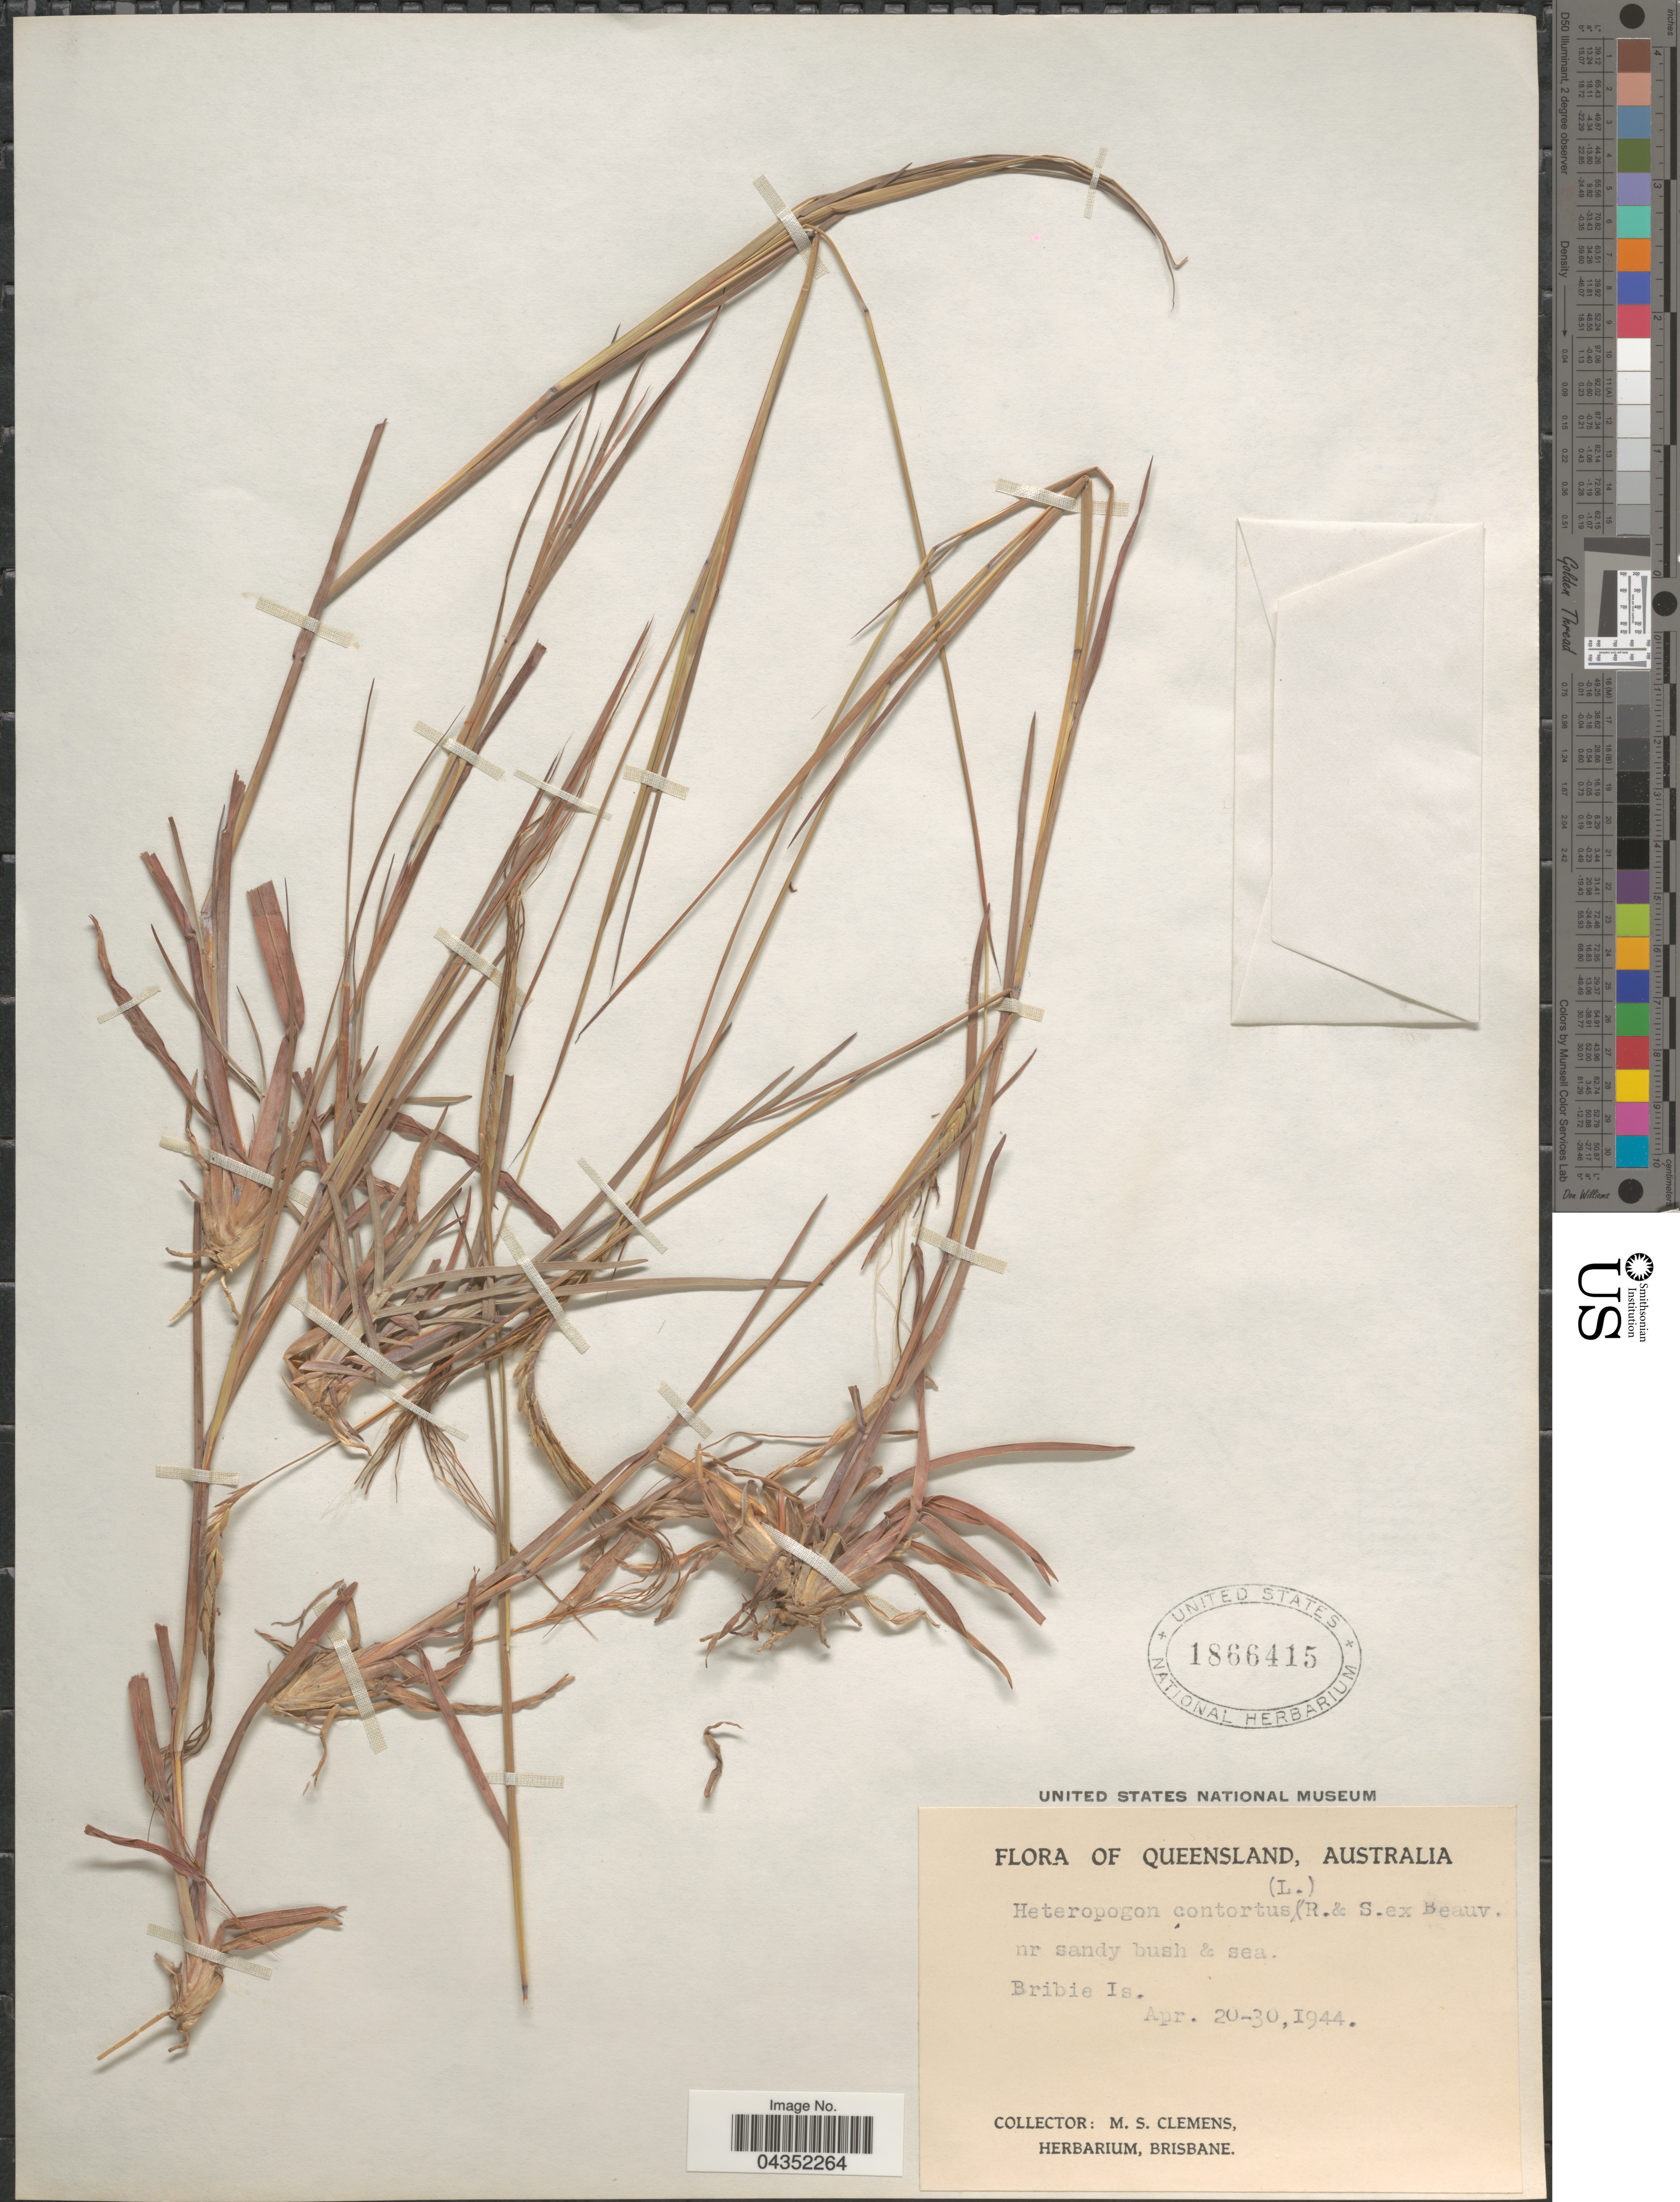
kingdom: Plantae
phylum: Tracheophyta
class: Liliopsida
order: Poales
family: Poaceae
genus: Heteropogon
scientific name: Heteropogon contortus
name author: (L.) P. Beauv. ex Roem. & Schult.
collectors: M. S. Clemens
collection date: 1944-04-20/1944-04-30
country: Australia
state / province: Queensland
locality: Nr sandy bush & sea. Bribie Is.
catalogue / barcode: US 1866415